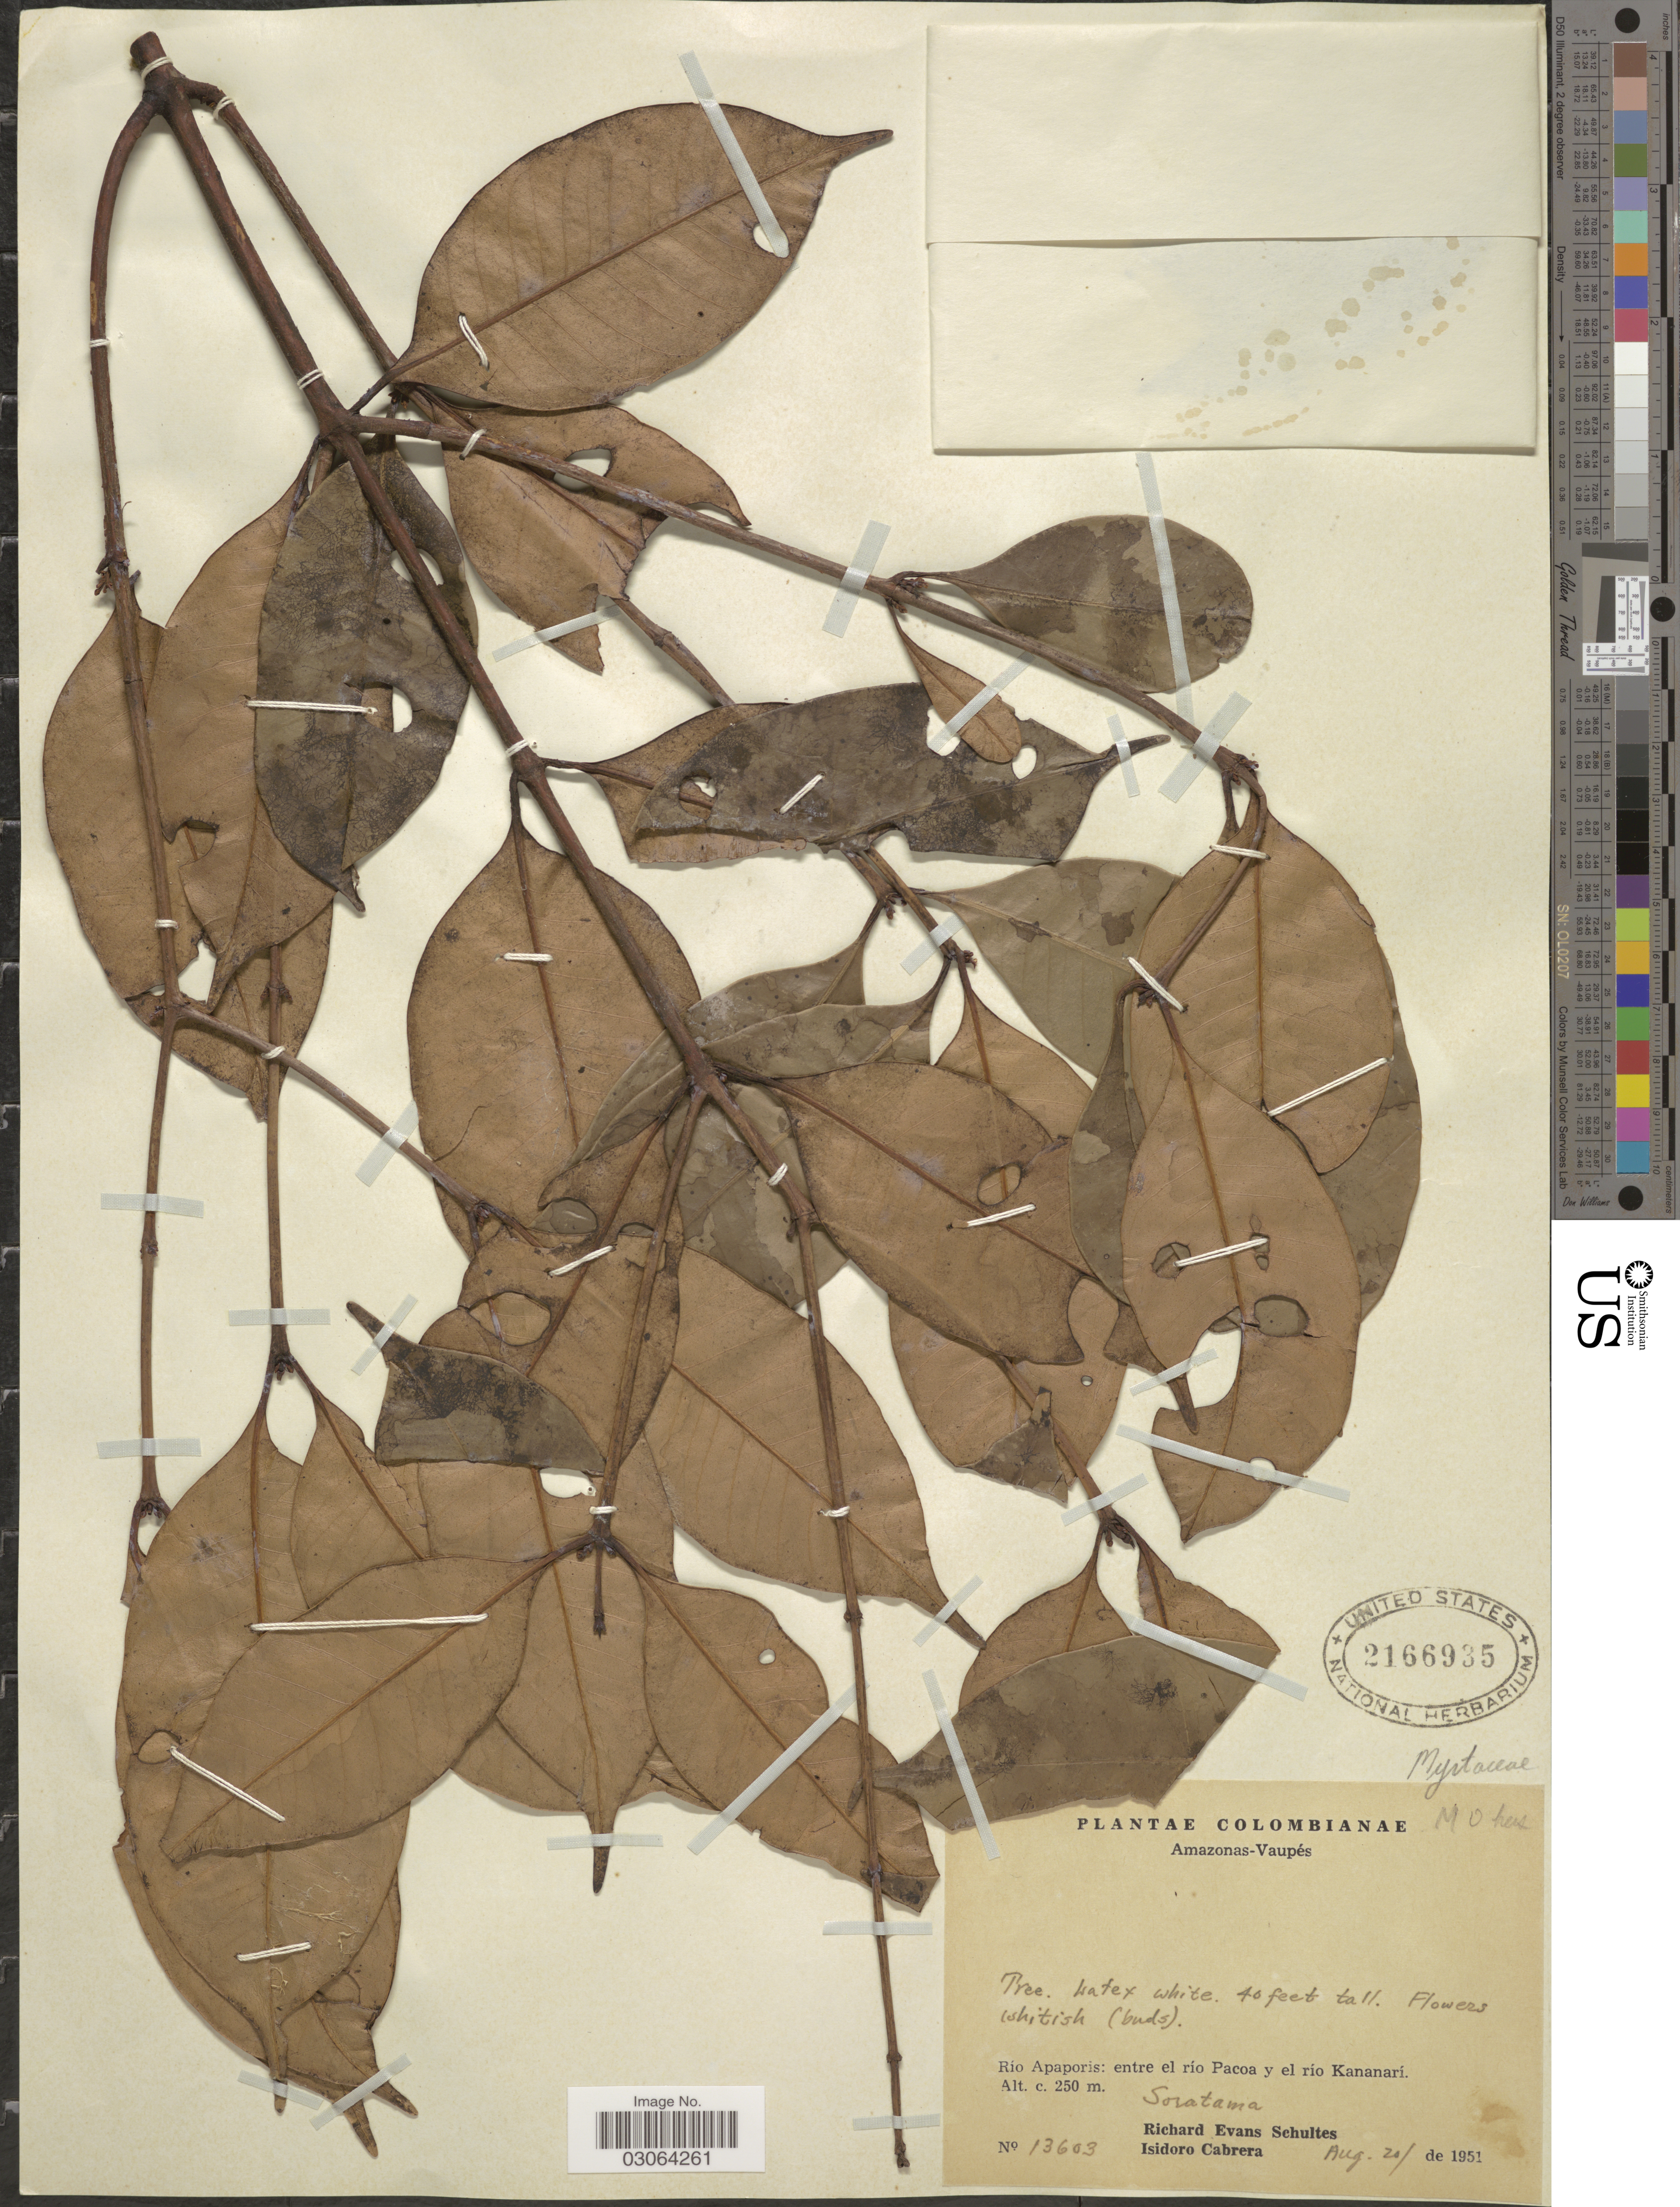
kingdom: Plantae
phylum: Tracheophyta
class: Magnoliopsida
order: Myrtales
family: Myrtaceae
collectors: R. E. Schultes & I. Cabrera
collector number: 13603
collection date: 1951-08-20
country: Colombia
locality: Amazonas-Vaupés, Río Apaporis: entre el río Pacoa y el río Kananarí, Soratama.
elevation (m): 250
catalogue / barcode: US 2166935